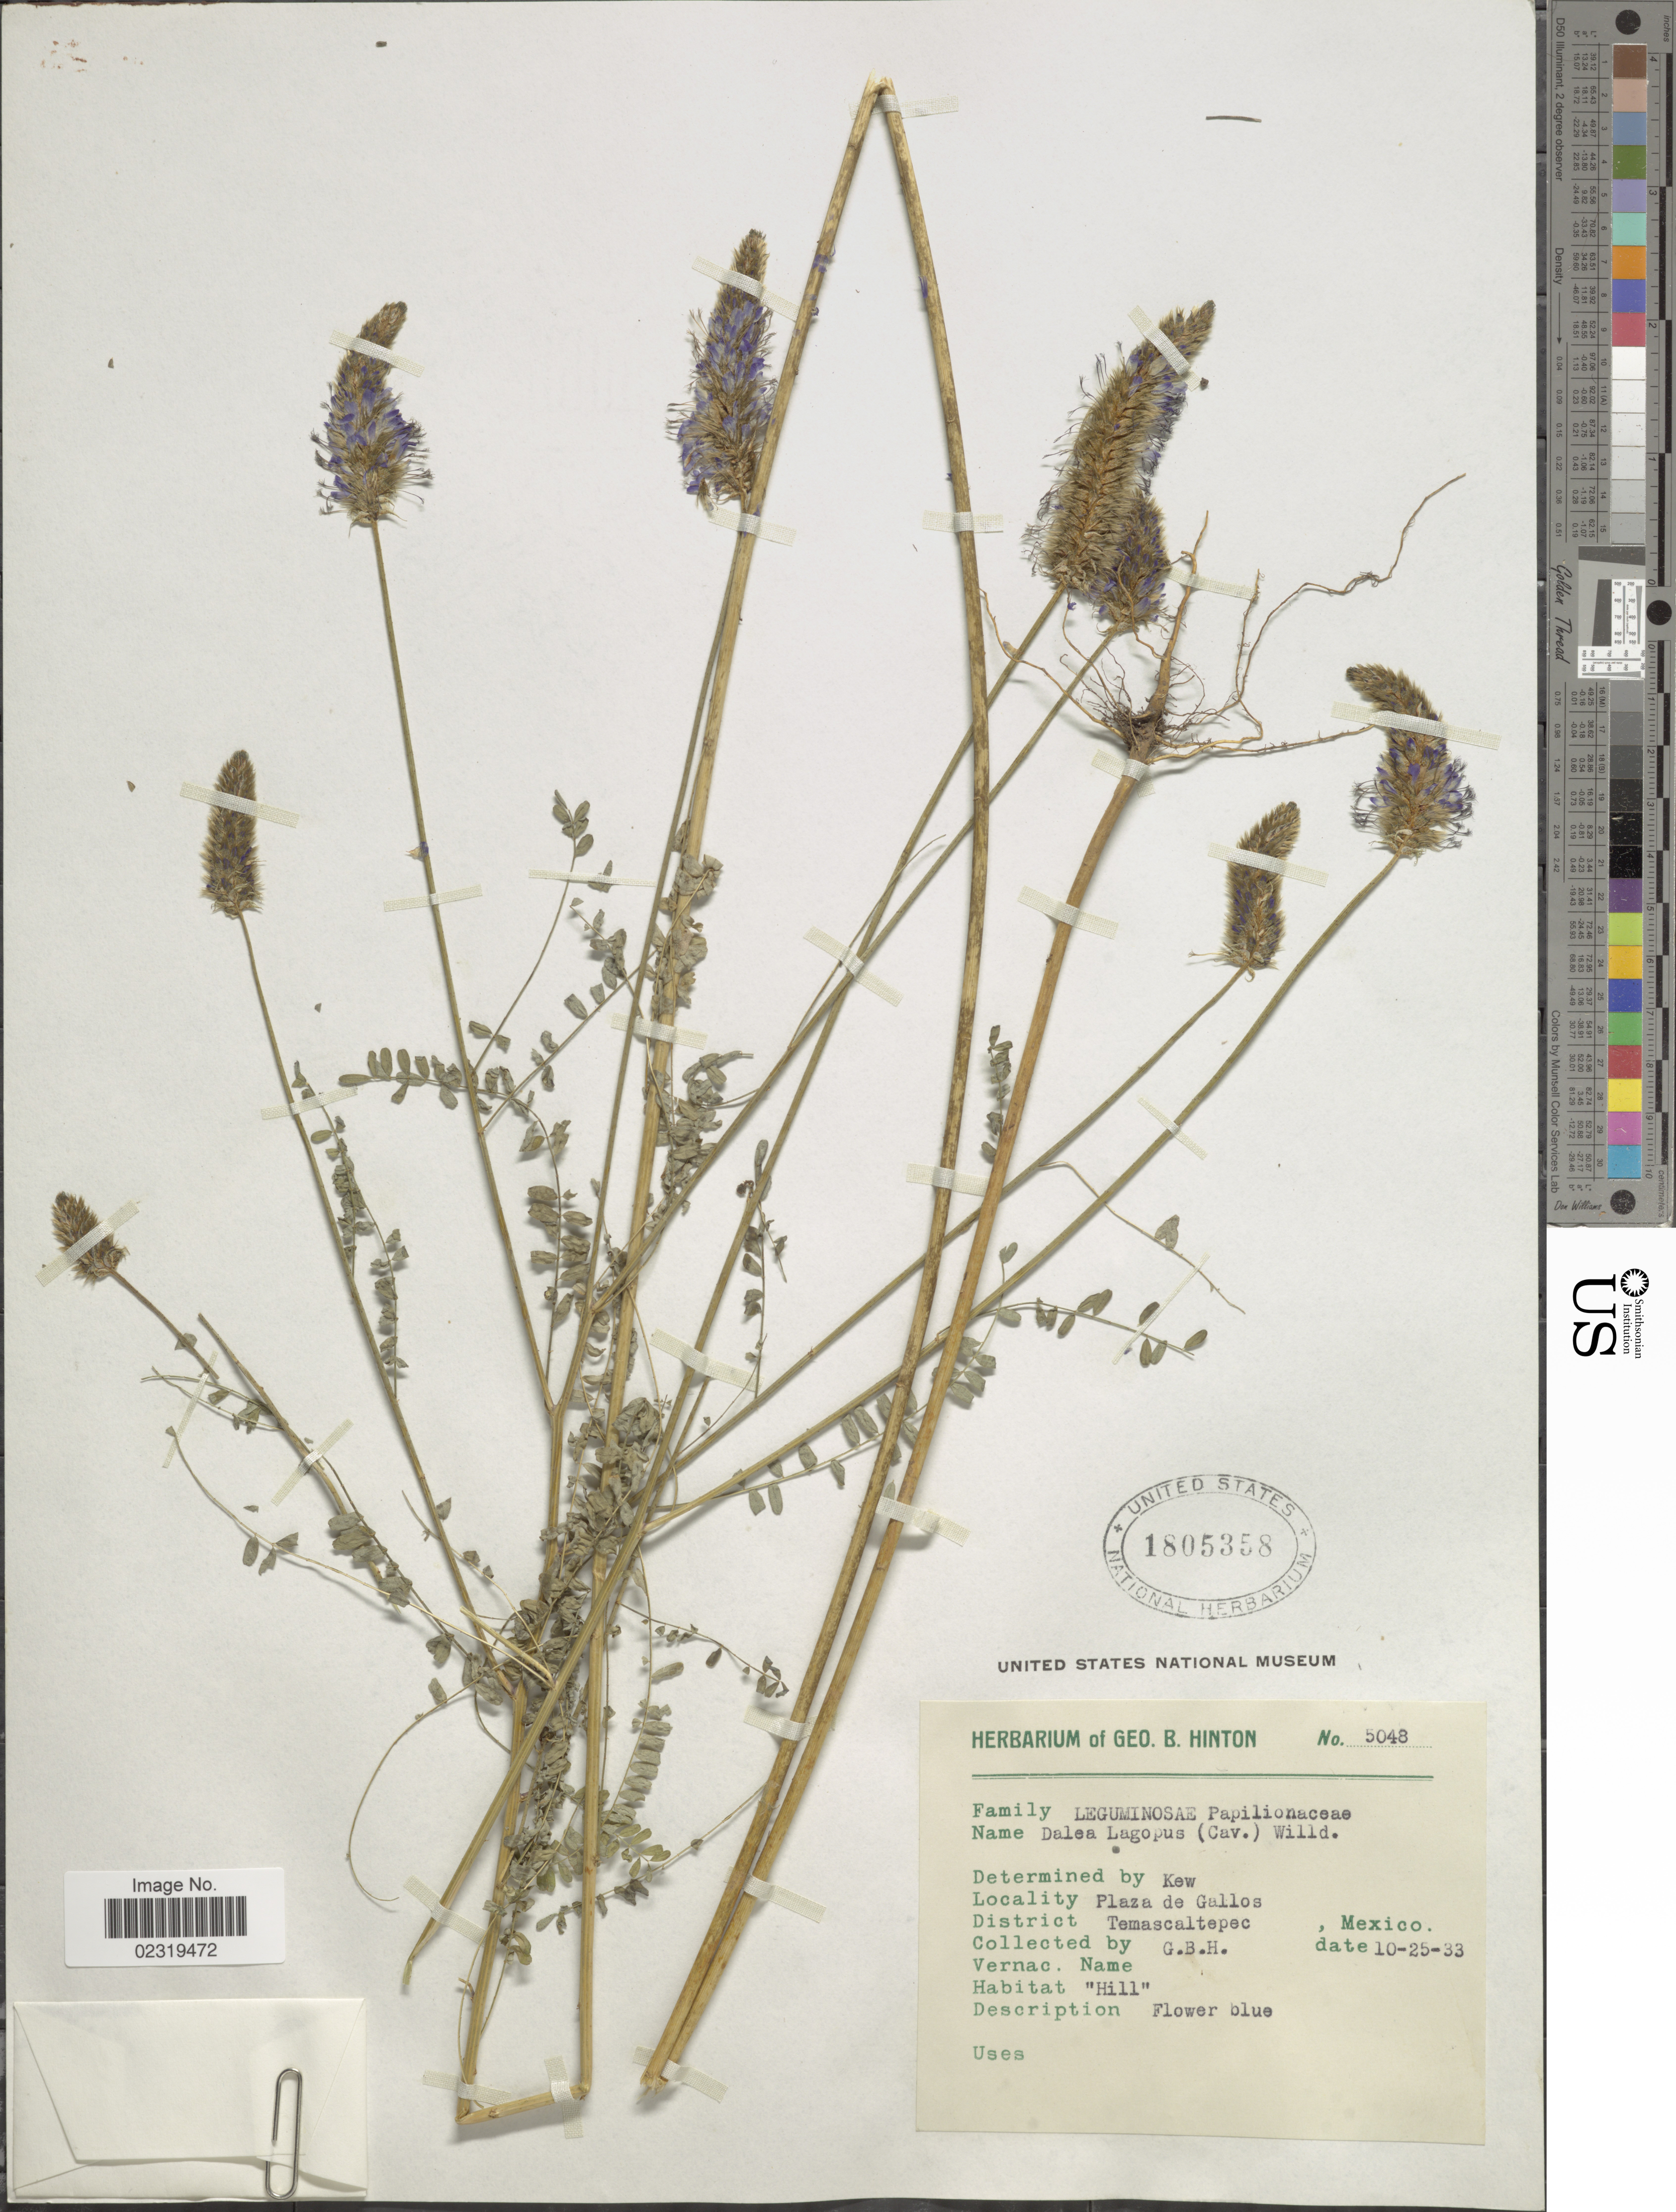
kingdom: Plantae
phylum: Tracheophyta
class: Magnoliopsida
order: Fabales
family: Fabaceae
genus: Dalea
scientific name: Dalea leporina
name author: (Aiton) Bullock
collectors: G. B. Hinton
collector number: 5048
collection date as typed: Transcribed d/m/y: 25/10/33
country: Mexico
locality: Plaza de Gallos, District Temascaltepec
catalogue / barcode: US 1805358